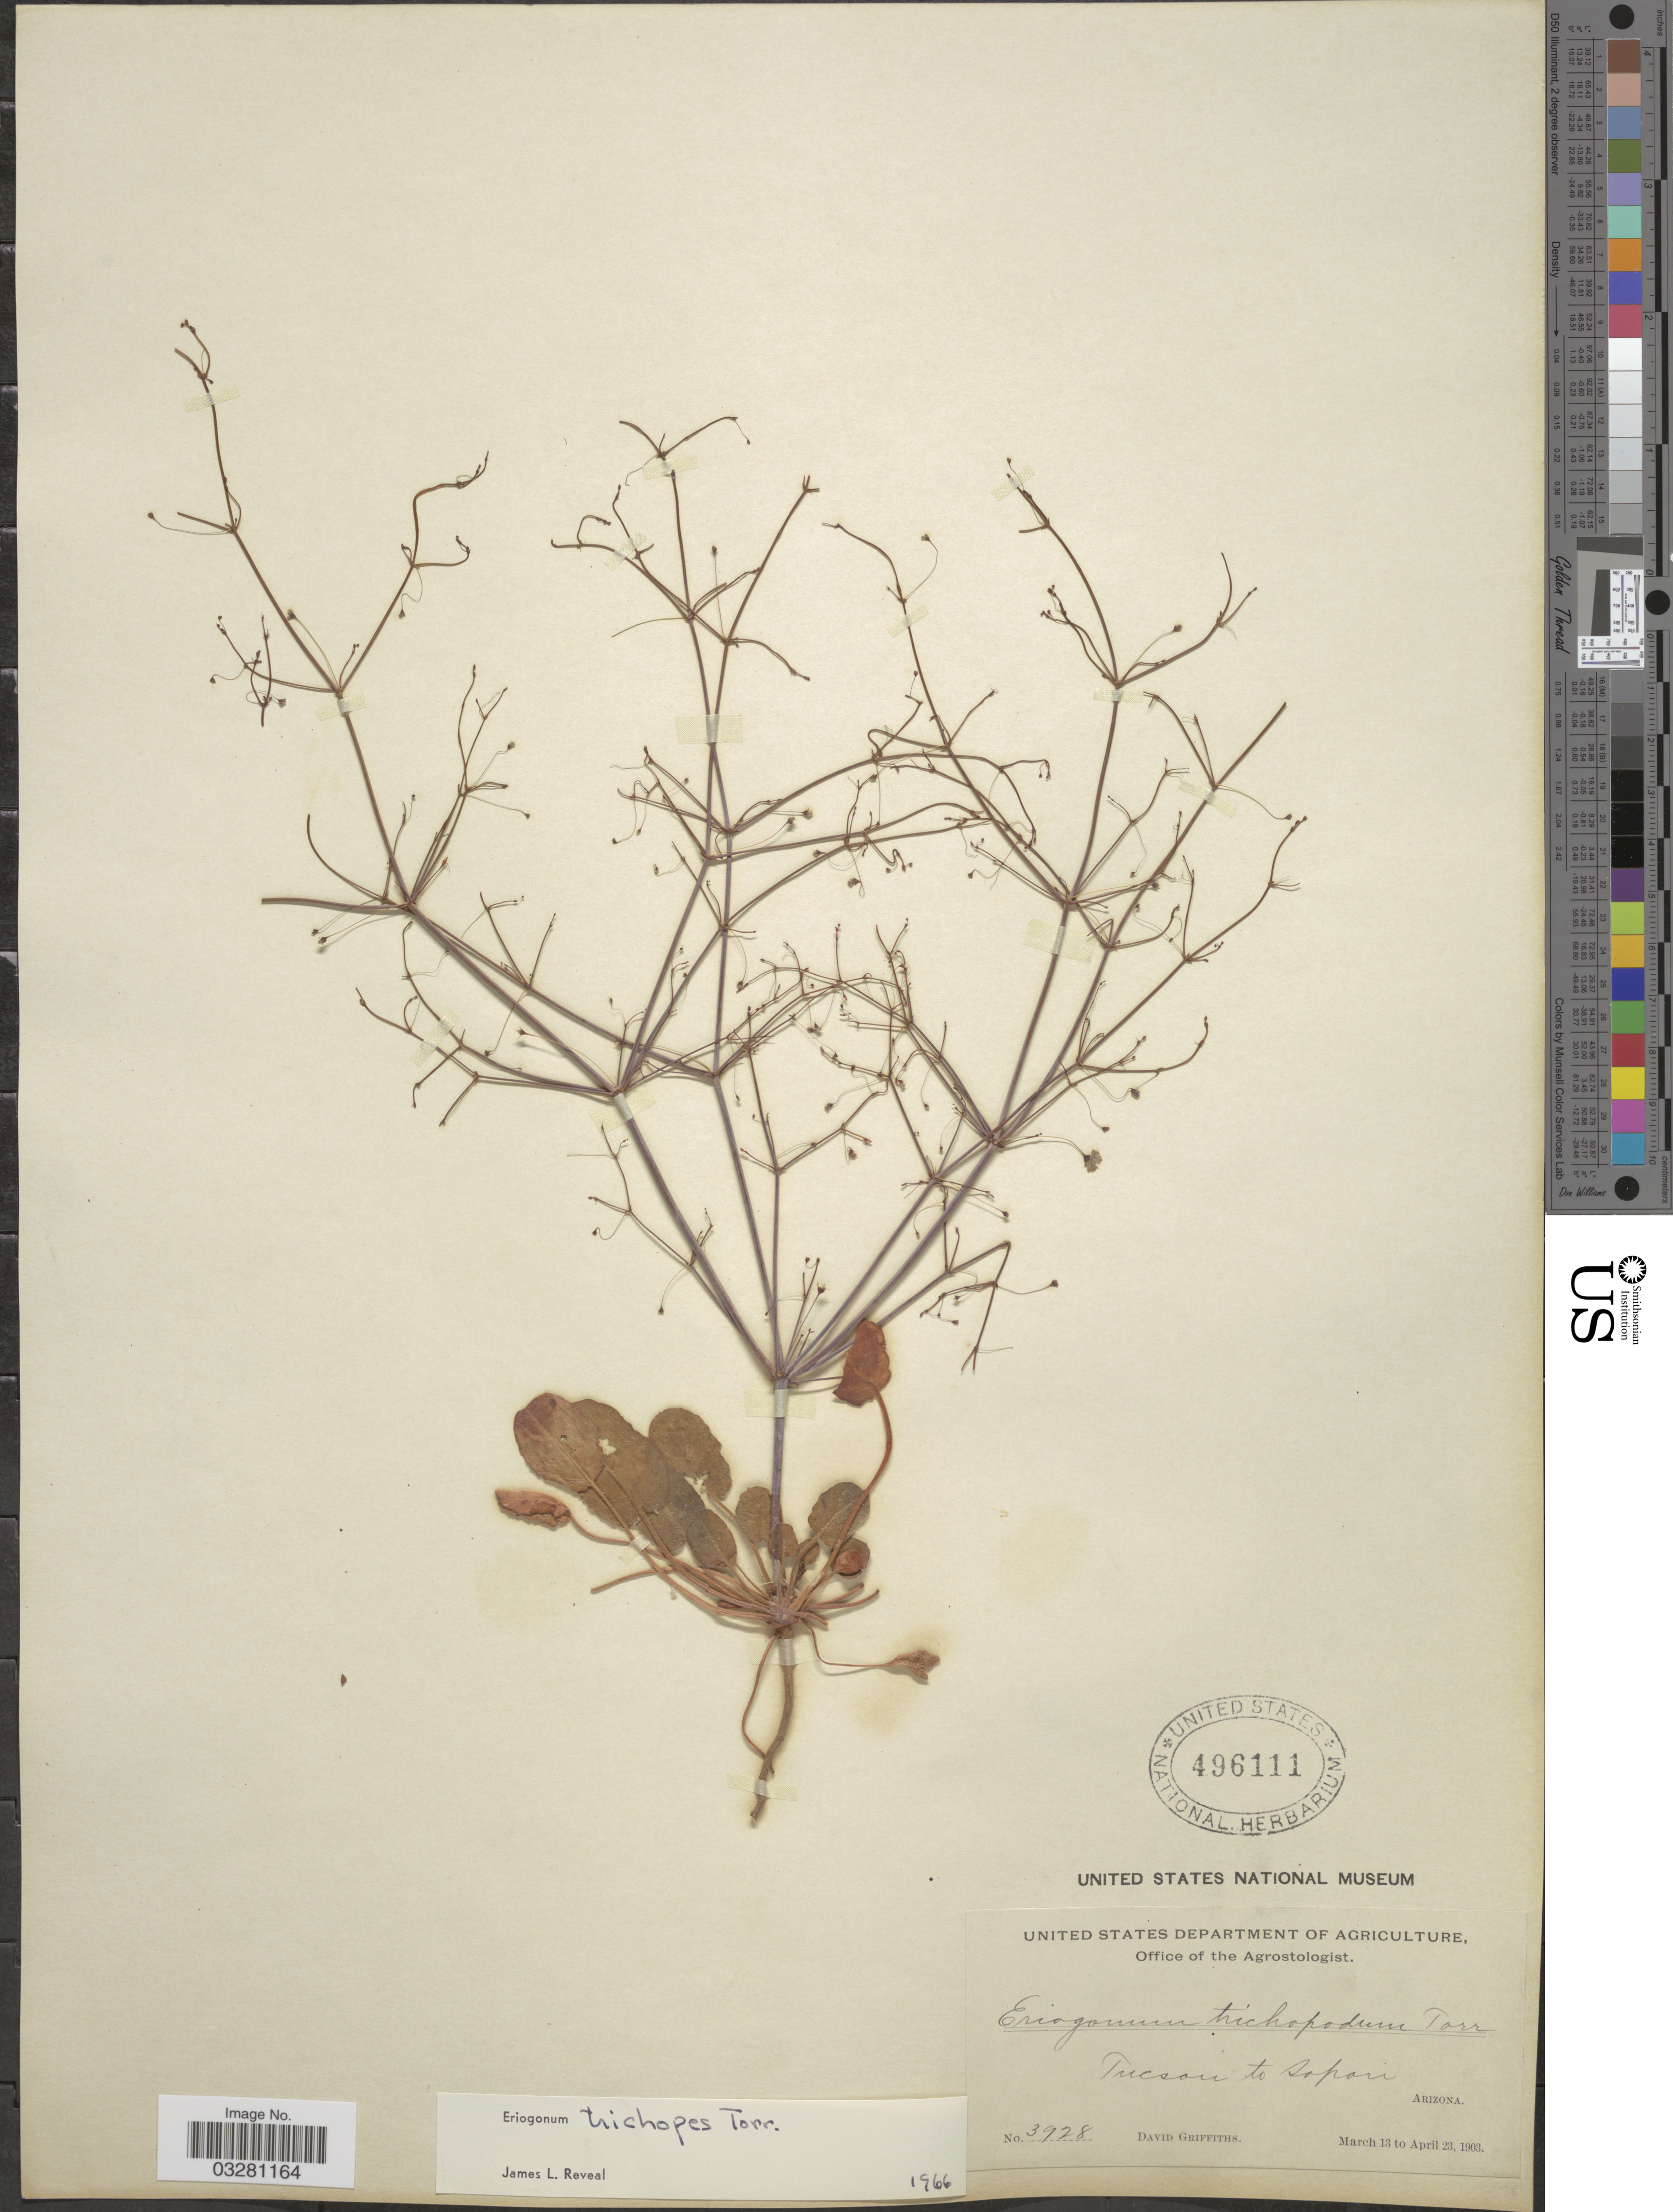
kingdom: Plantae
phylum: Tracheophyta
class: Magnoliopsida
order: Caryophyllales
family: Polygonaceae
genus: Eriogonum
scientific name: Eriogonum trichopes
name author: Torr.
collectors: D. Griffiths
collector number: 3928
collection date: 1903-03-13/1903-04-23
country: United States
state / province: Arizona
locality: Tucson to Sopori.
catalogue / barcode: US 496111